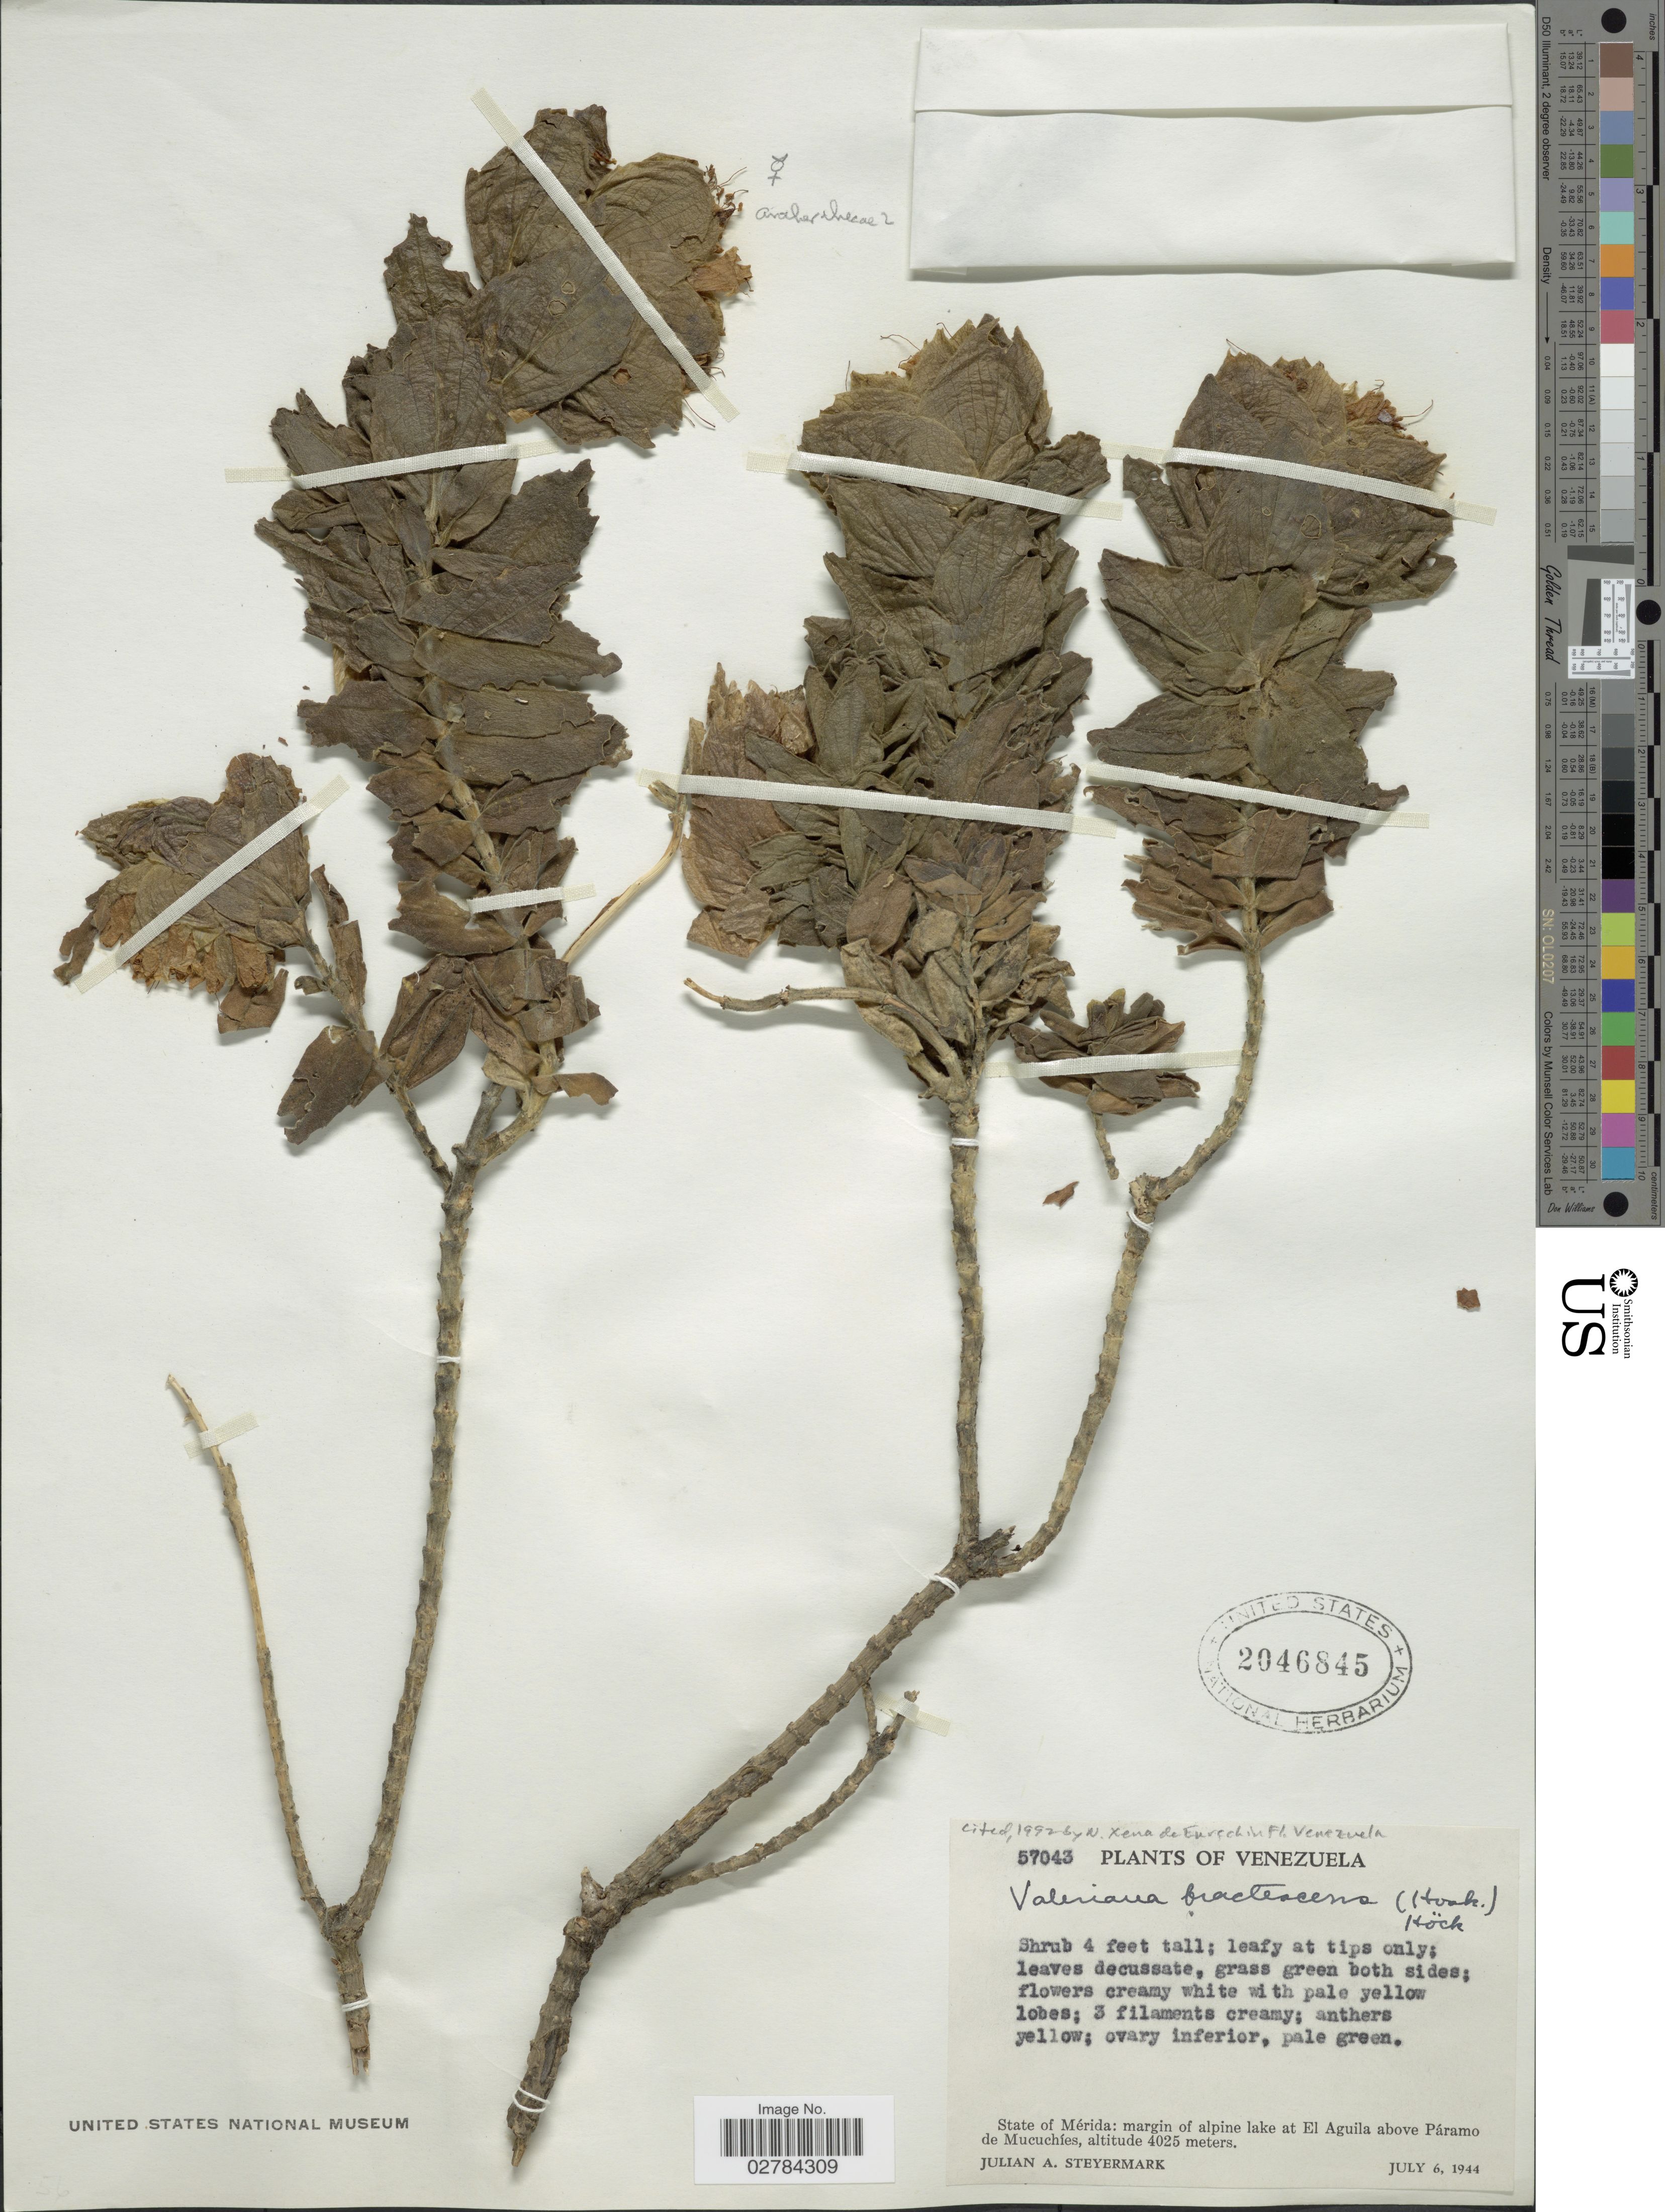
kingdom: Plantae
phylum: Tracheophyta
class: Magnoliopsida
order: Dipsacales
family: Caprifoliaceae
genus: Valeriana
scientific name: Valeriana bractescens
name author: Höck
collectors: J. Steyermark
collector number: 57043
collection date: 1944-07-06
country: Venezuela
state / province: Mérida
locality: State of Mérida: margin of alpine lake at El Aguila above Páramo de Mucuchíes.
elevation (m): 4025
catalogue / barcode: US 2046845